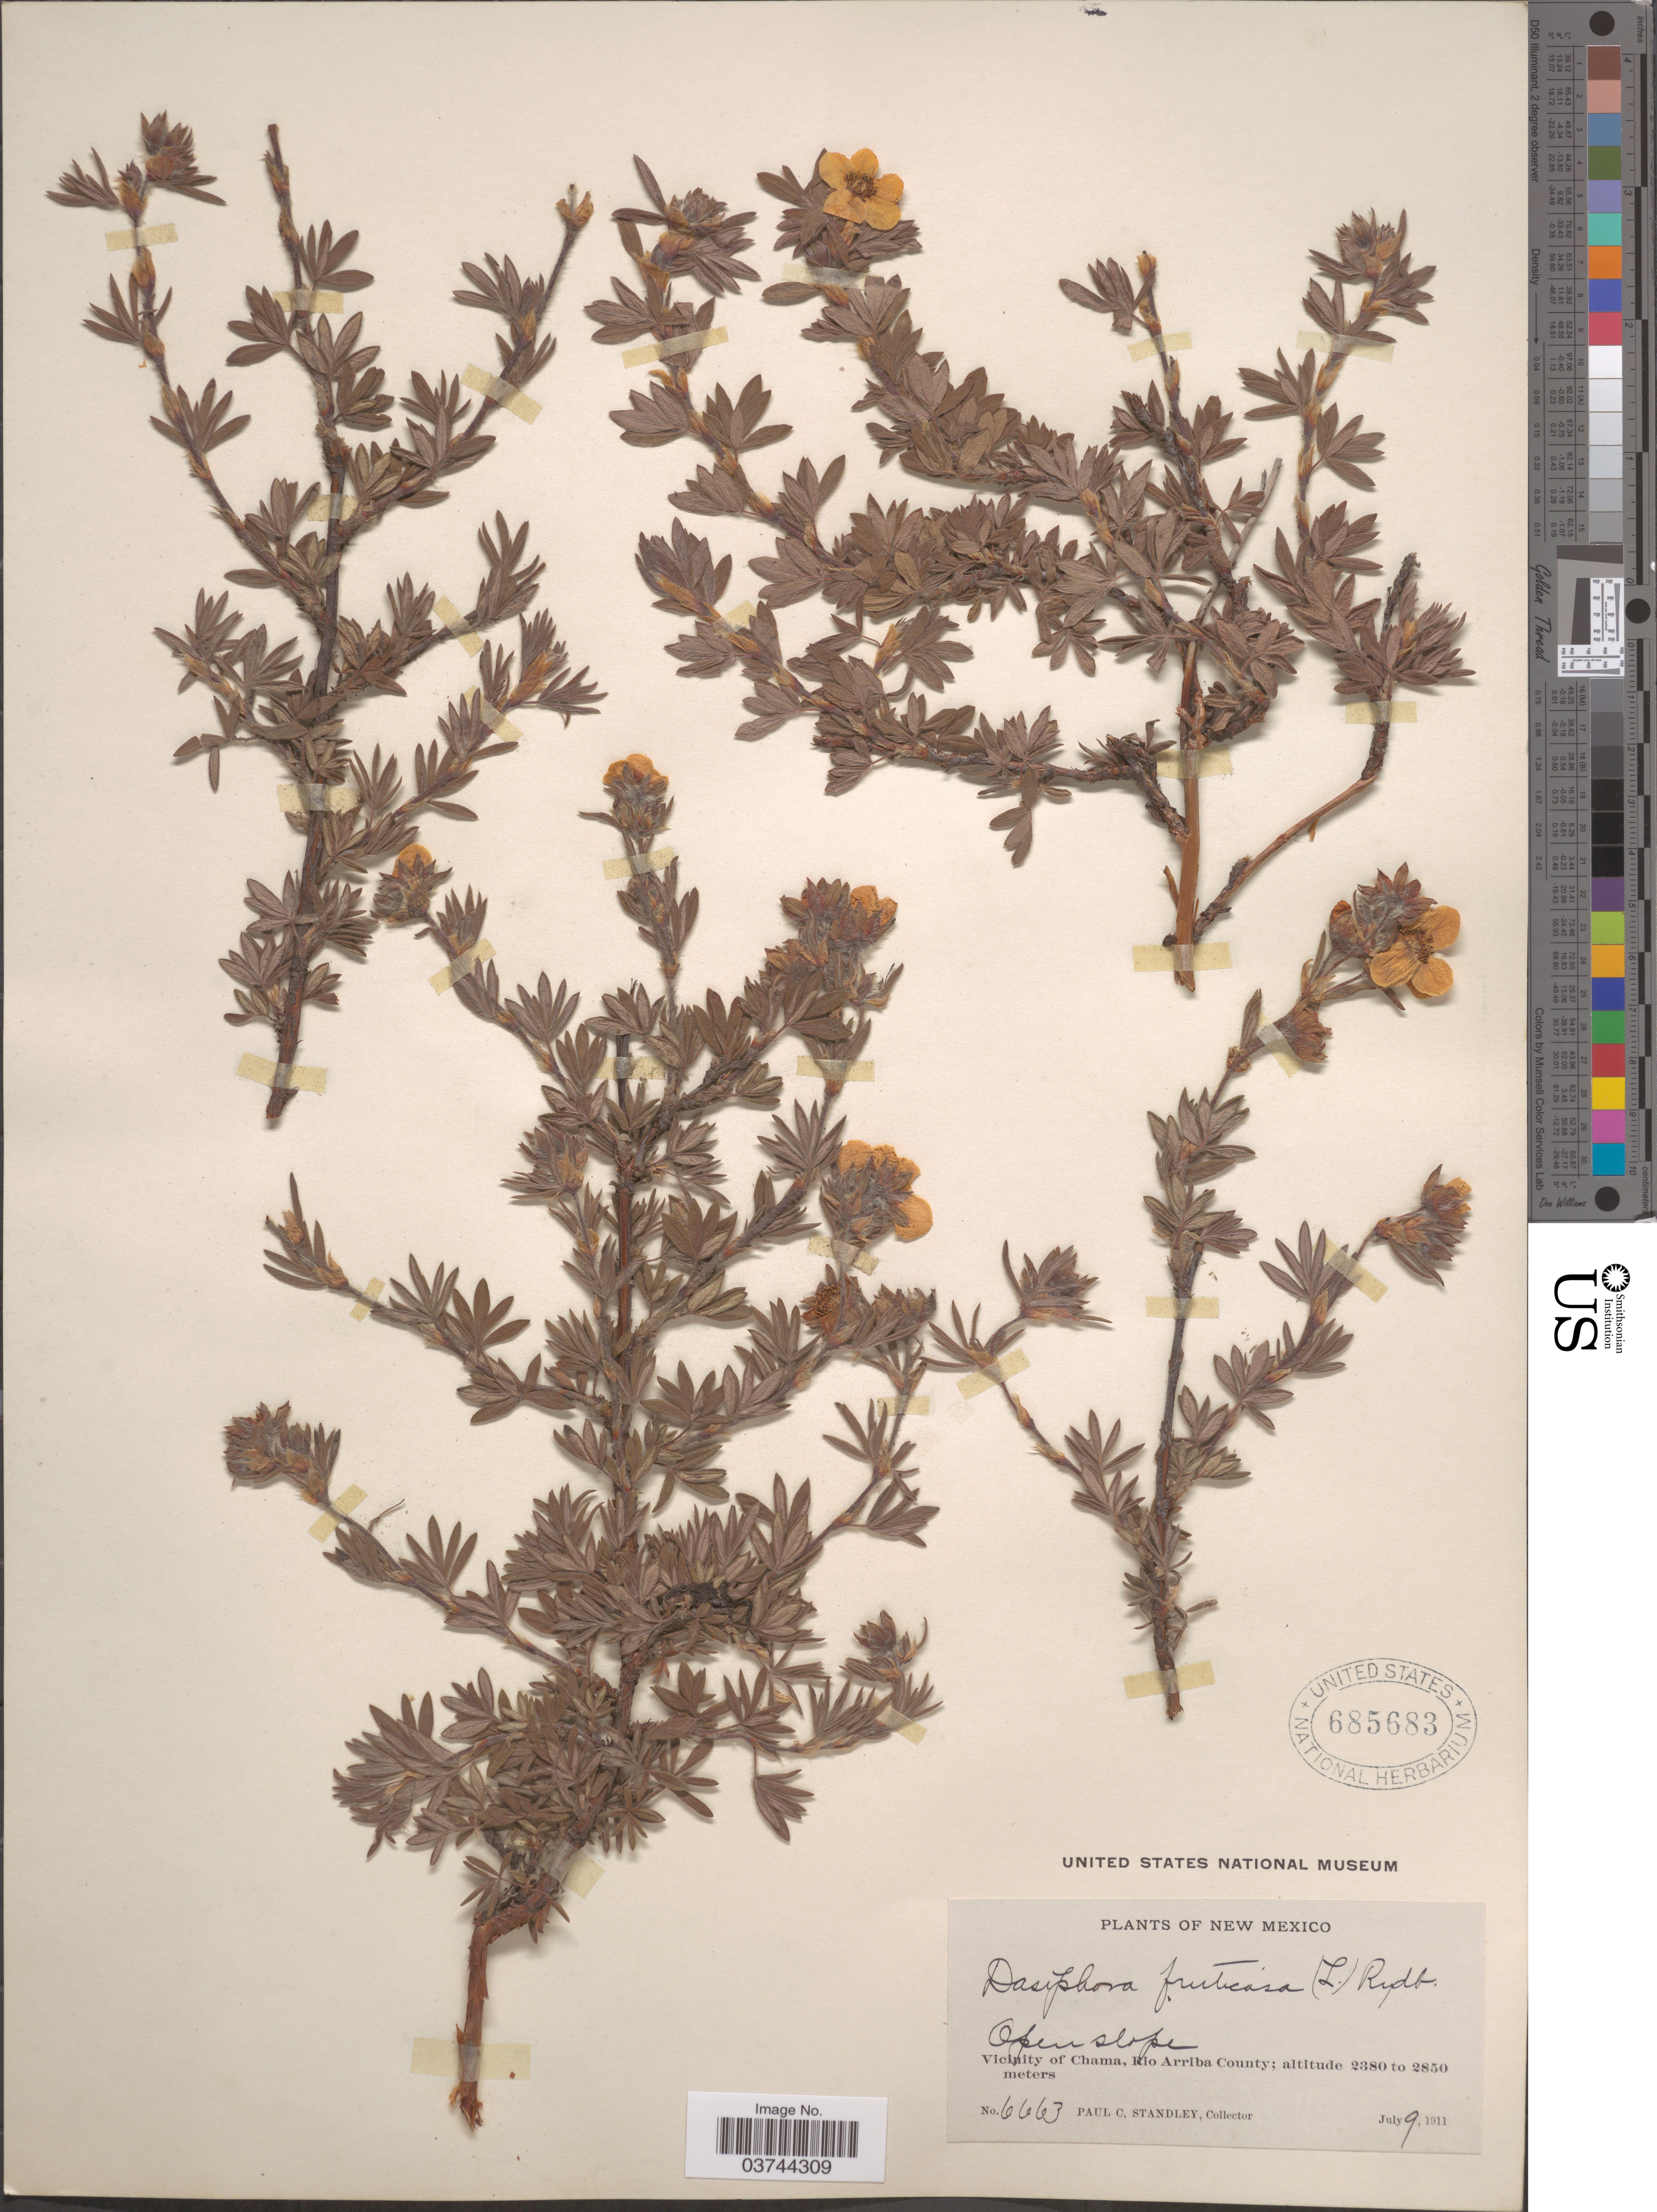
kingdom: Plantae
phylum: Tracheophyta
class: Magnoliopsida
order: Rosales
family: Rosaceae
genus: Dasiphora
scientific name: Dasiphora fruticosa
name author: (L.) Rydb.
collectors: P. C. Standley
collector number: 6663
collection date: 1911-07-09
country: United States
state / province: New Mexico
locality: Open slope. Vicinity of Chama, Rio Arriba County.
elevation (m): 2380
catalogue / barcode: US 685683